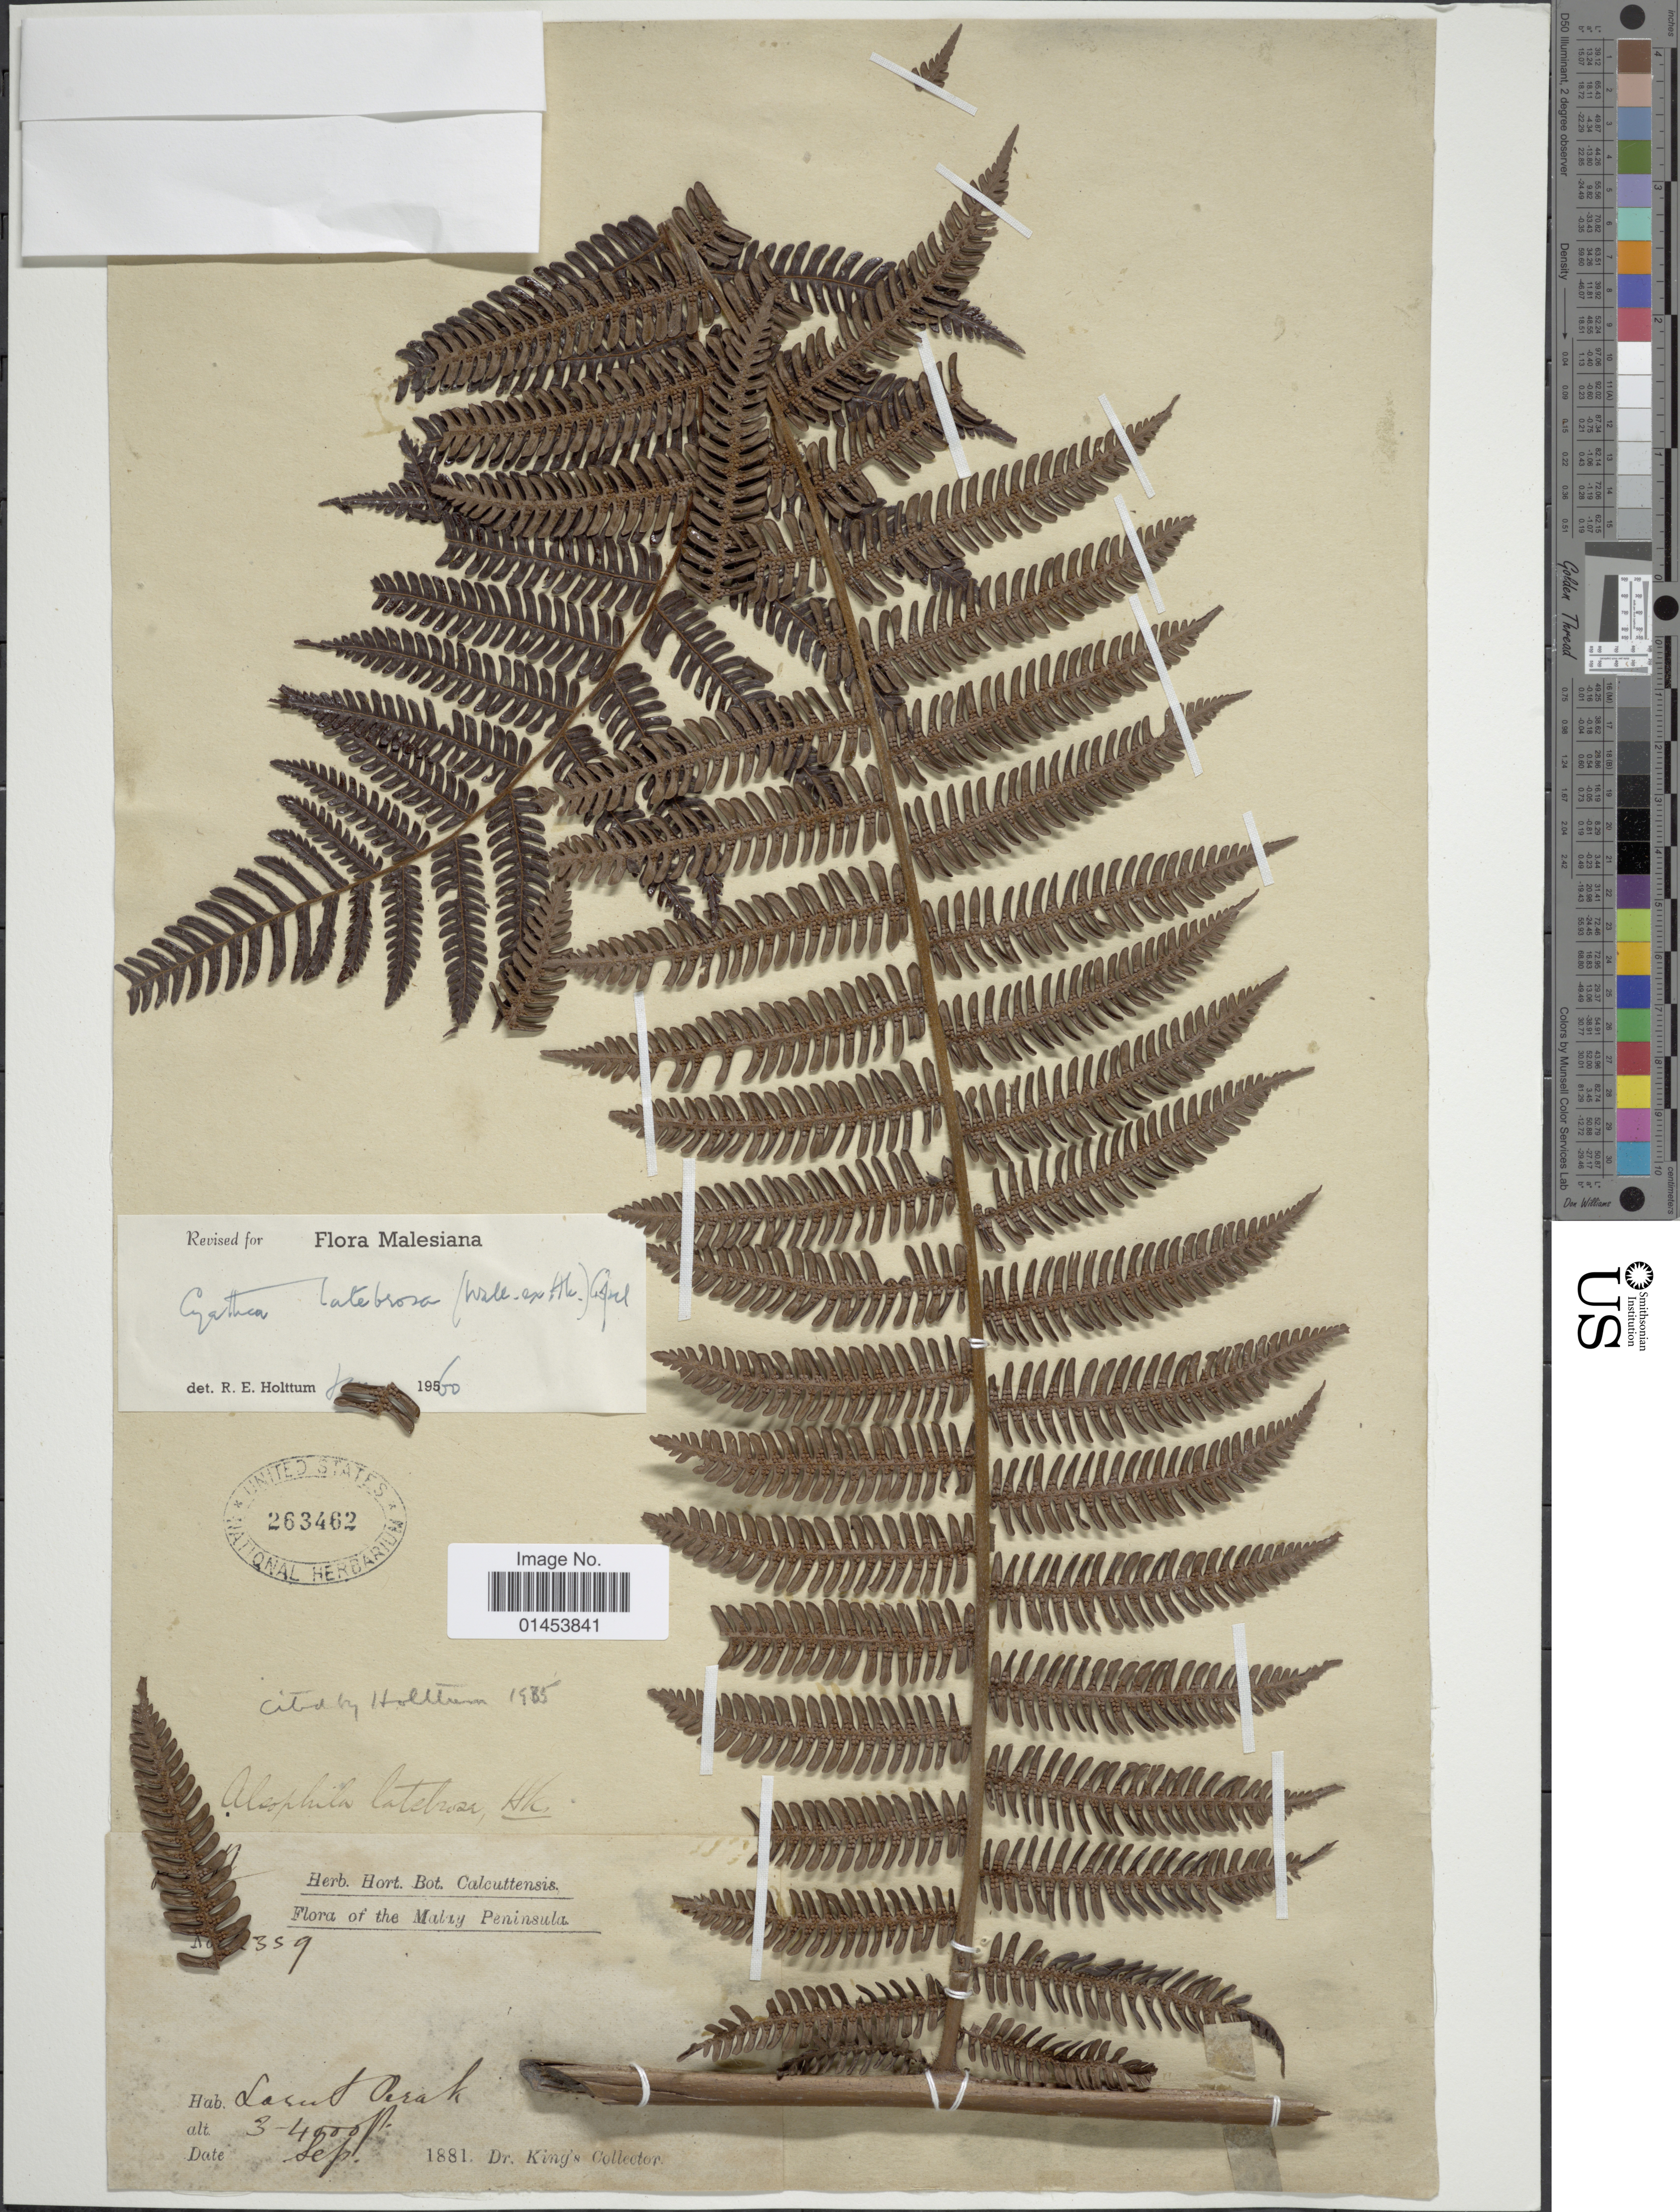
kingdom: Plantae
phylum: Tracheophyta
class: Polypodiopsida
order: Cyatheales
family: Cyatheaceae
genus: Cyathea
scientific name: Cyathea latebrosa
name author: (Wall. ex Hook.) Copel.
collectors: Dr. King's collector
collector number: !359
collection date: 1881-09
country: Malaysia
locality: Malay Peninsula, Larut Perak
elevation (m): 914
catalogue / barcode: US 263462